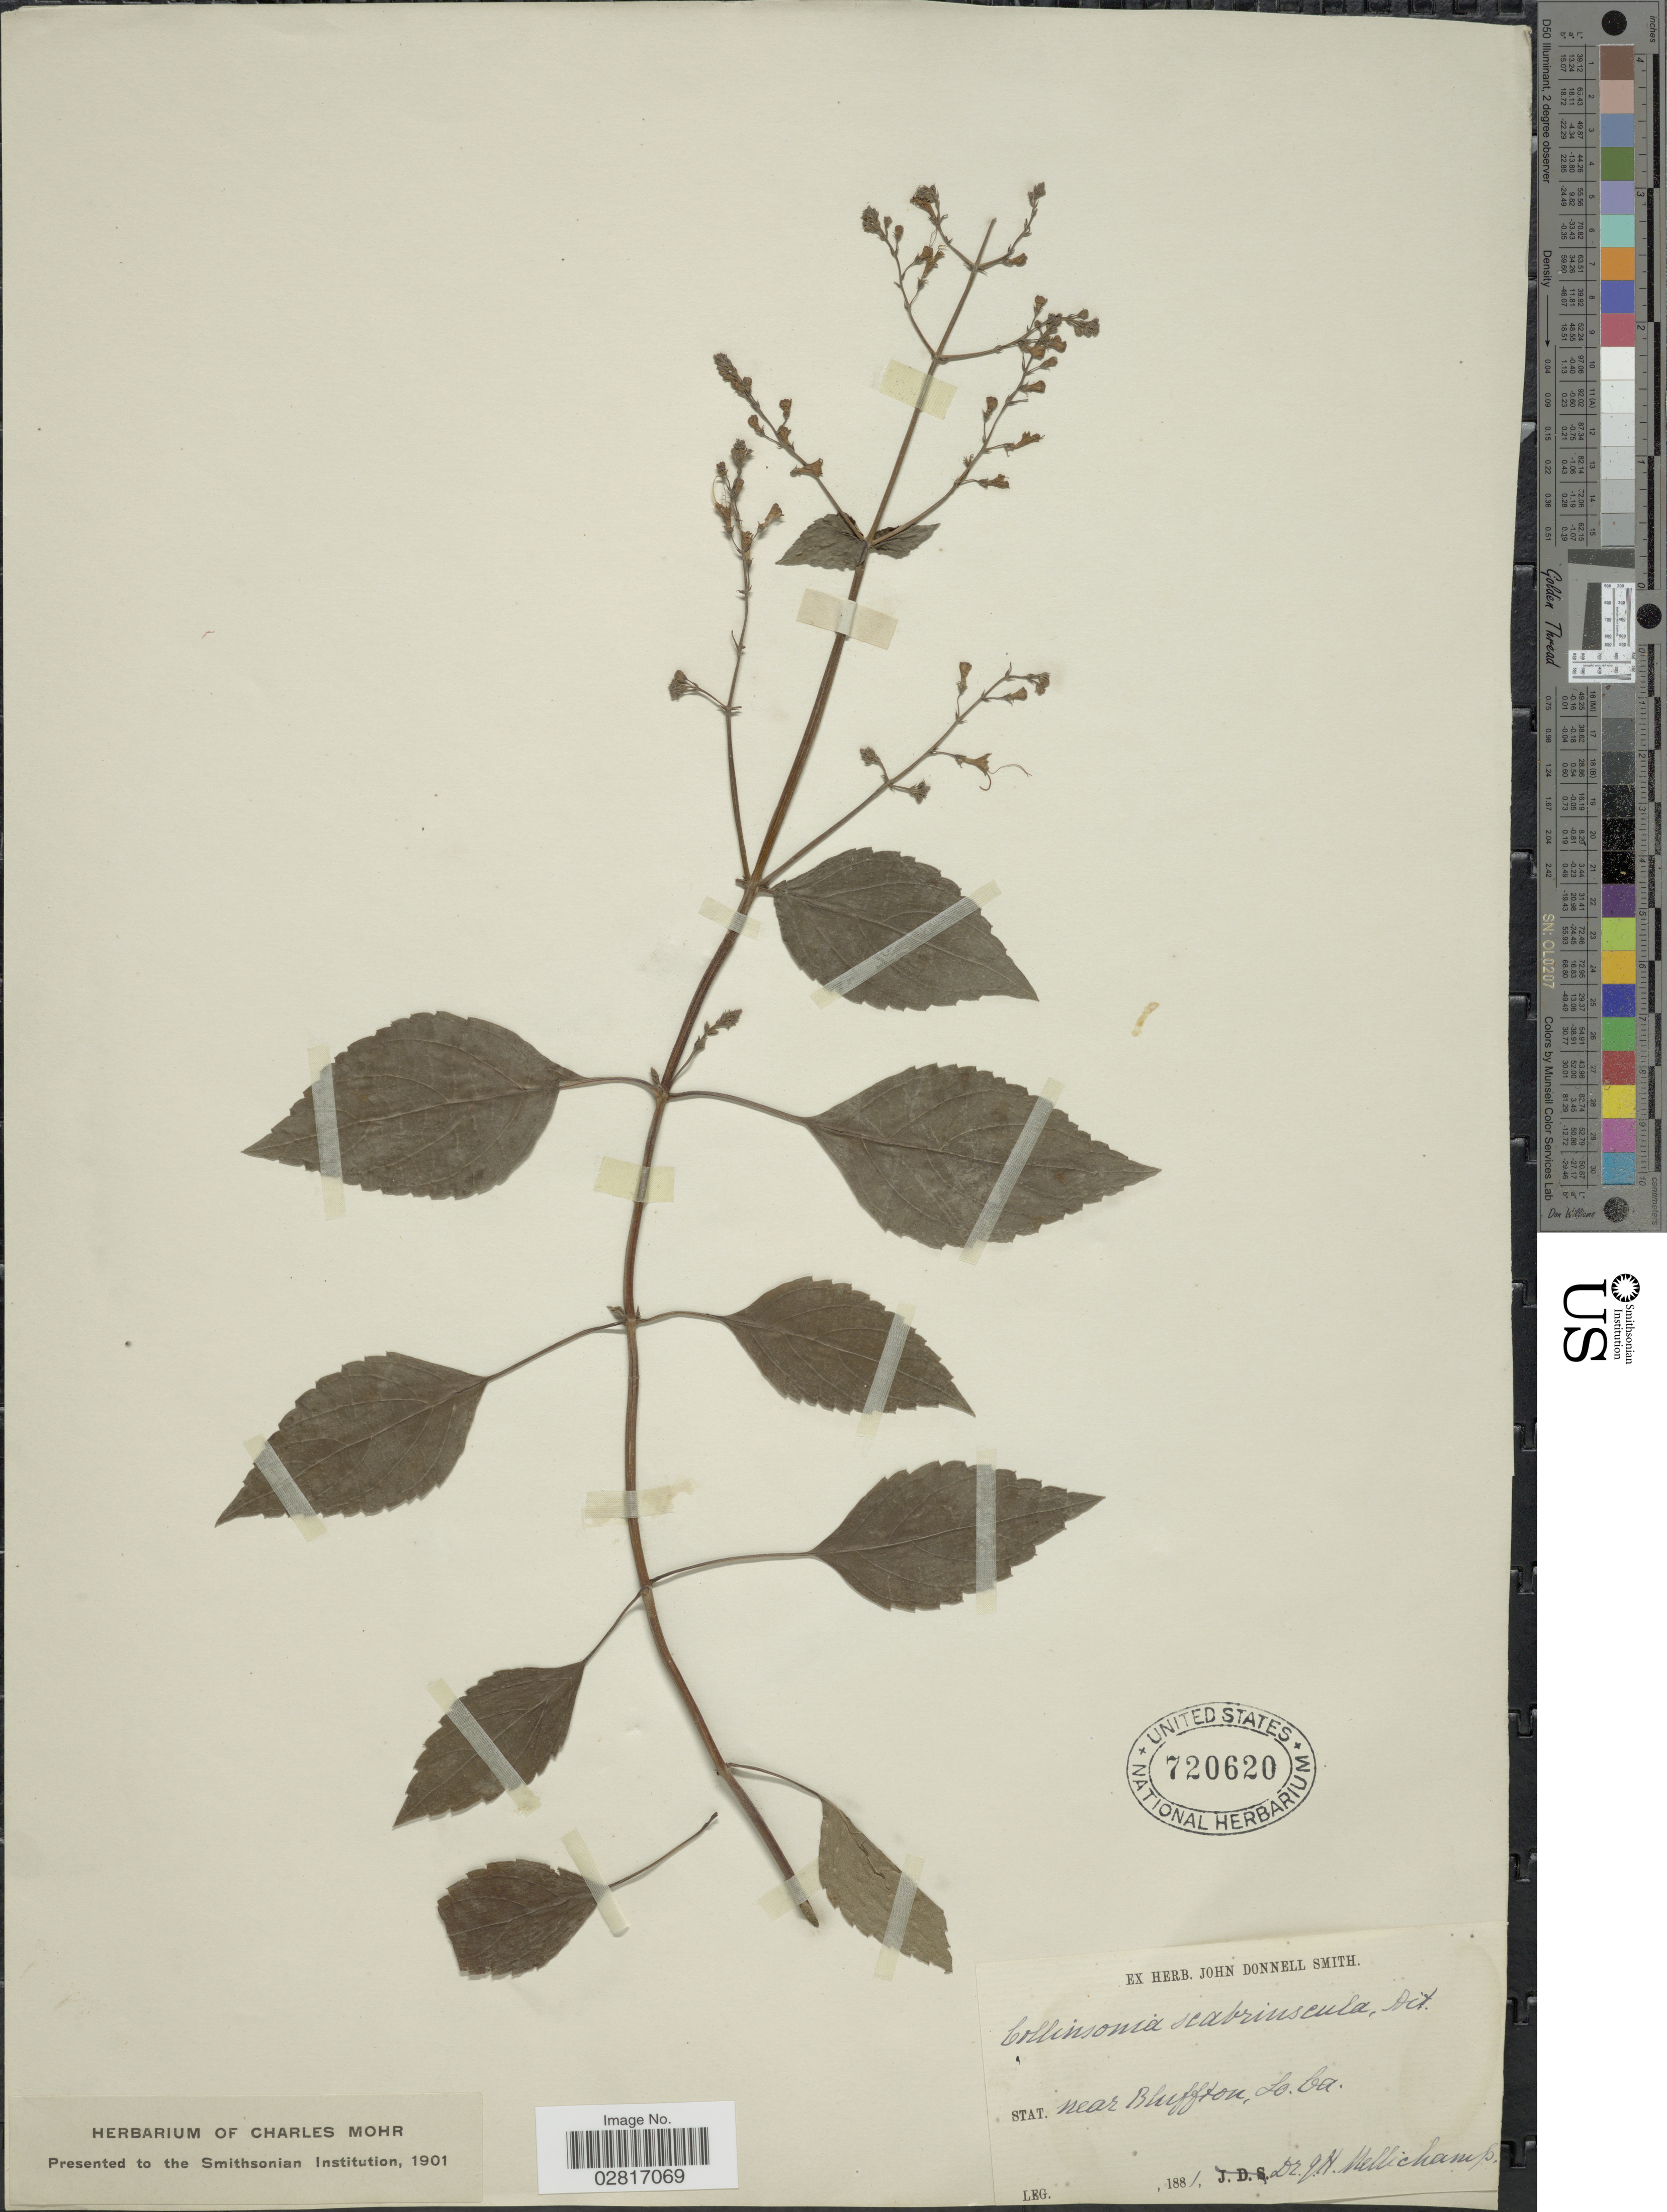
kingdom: Plantae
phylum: Tracheophyta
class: Magnoliopsida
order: Lamiales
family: Lamiaceae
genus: Collinsonia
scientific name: Collinsonia canadensis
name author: L.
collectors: J. H. Mellichamp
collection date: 1881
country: United States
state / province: South Carolina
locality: Stat. near Bluffton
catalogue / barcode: US 720620